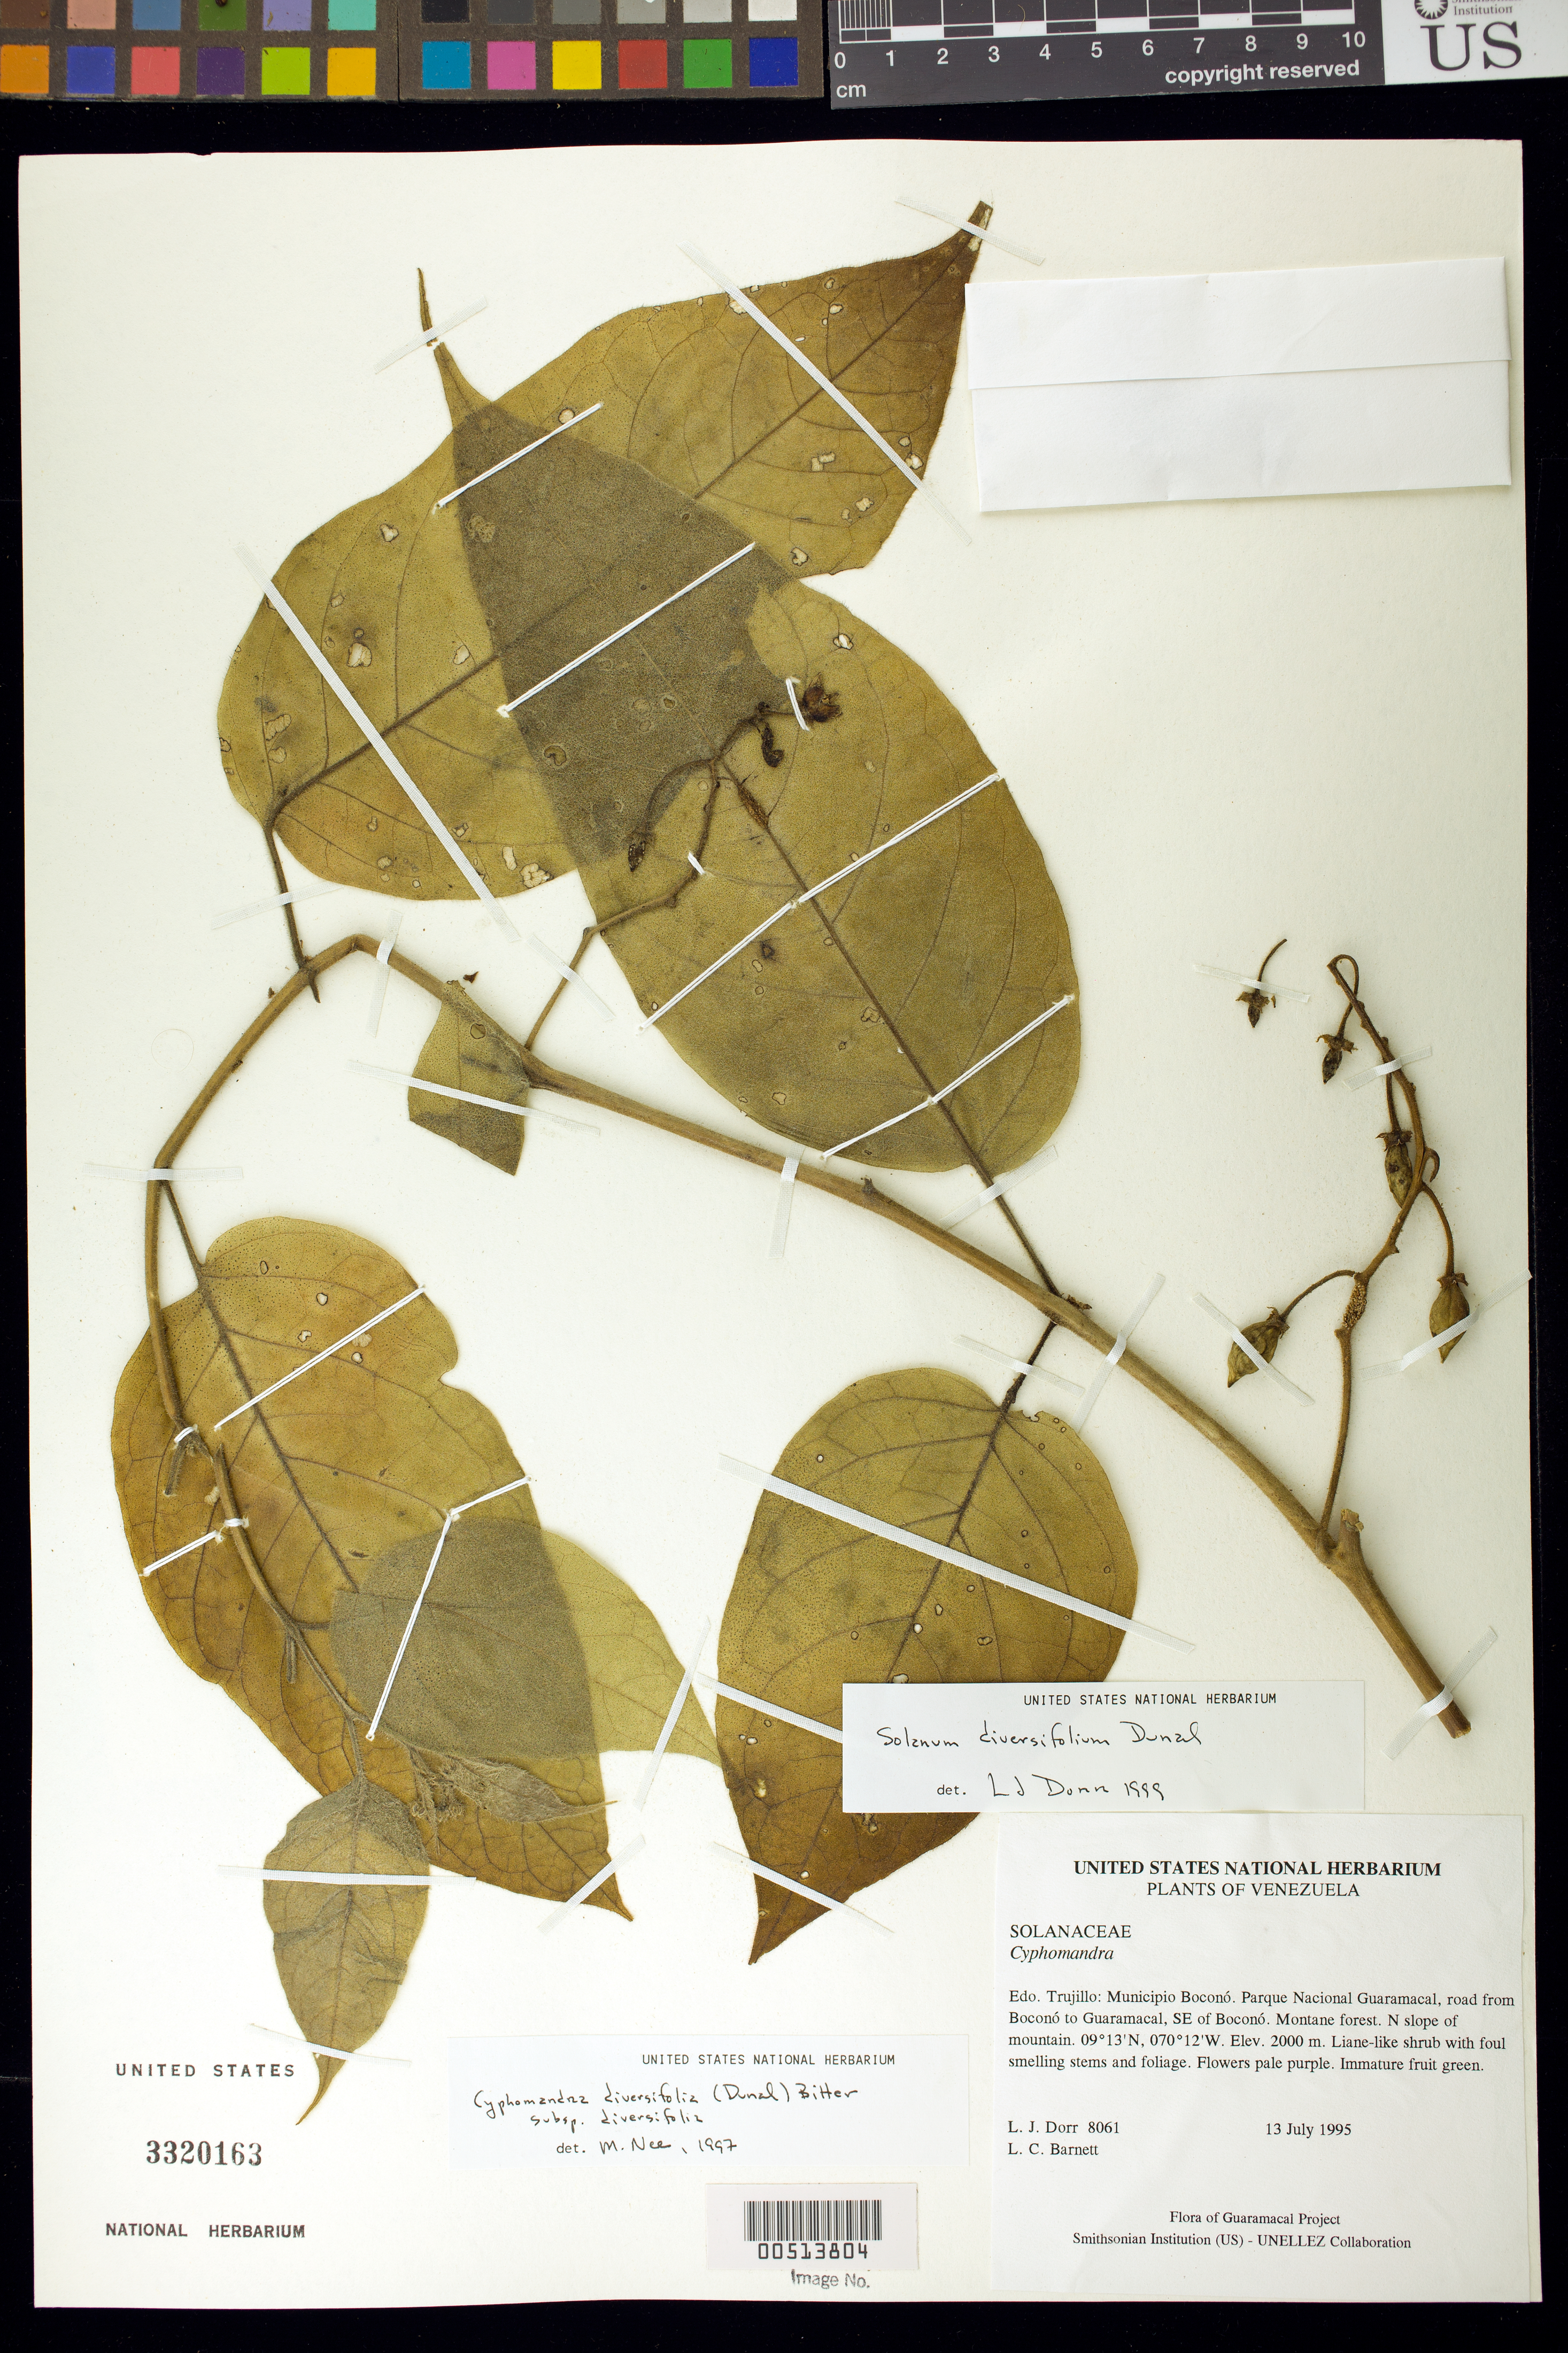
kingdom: Plantae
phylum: Tracheophyta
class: Magnoliopsida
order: Solanales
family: Solanaceae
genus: Solanum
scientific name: Solanum diversifolium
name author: Humb. & Bonpl. ex Dunal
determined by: Dorr, L. J., (BOT), Smithsonian Institution - National Museum of Natural History (UNITED STATES)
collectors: L. J. Dorr & L. C. Barnett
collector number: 8061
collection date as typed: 13 Jul 1995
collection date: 1995-07-13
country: Venezuela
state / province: Trujillo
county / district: Boconó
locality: Parque Nacional Guaramacal, road from Boconó to Guaramacal, SE of Boconó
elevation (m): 2000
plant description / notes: PORT, US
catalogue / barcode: US 3320163